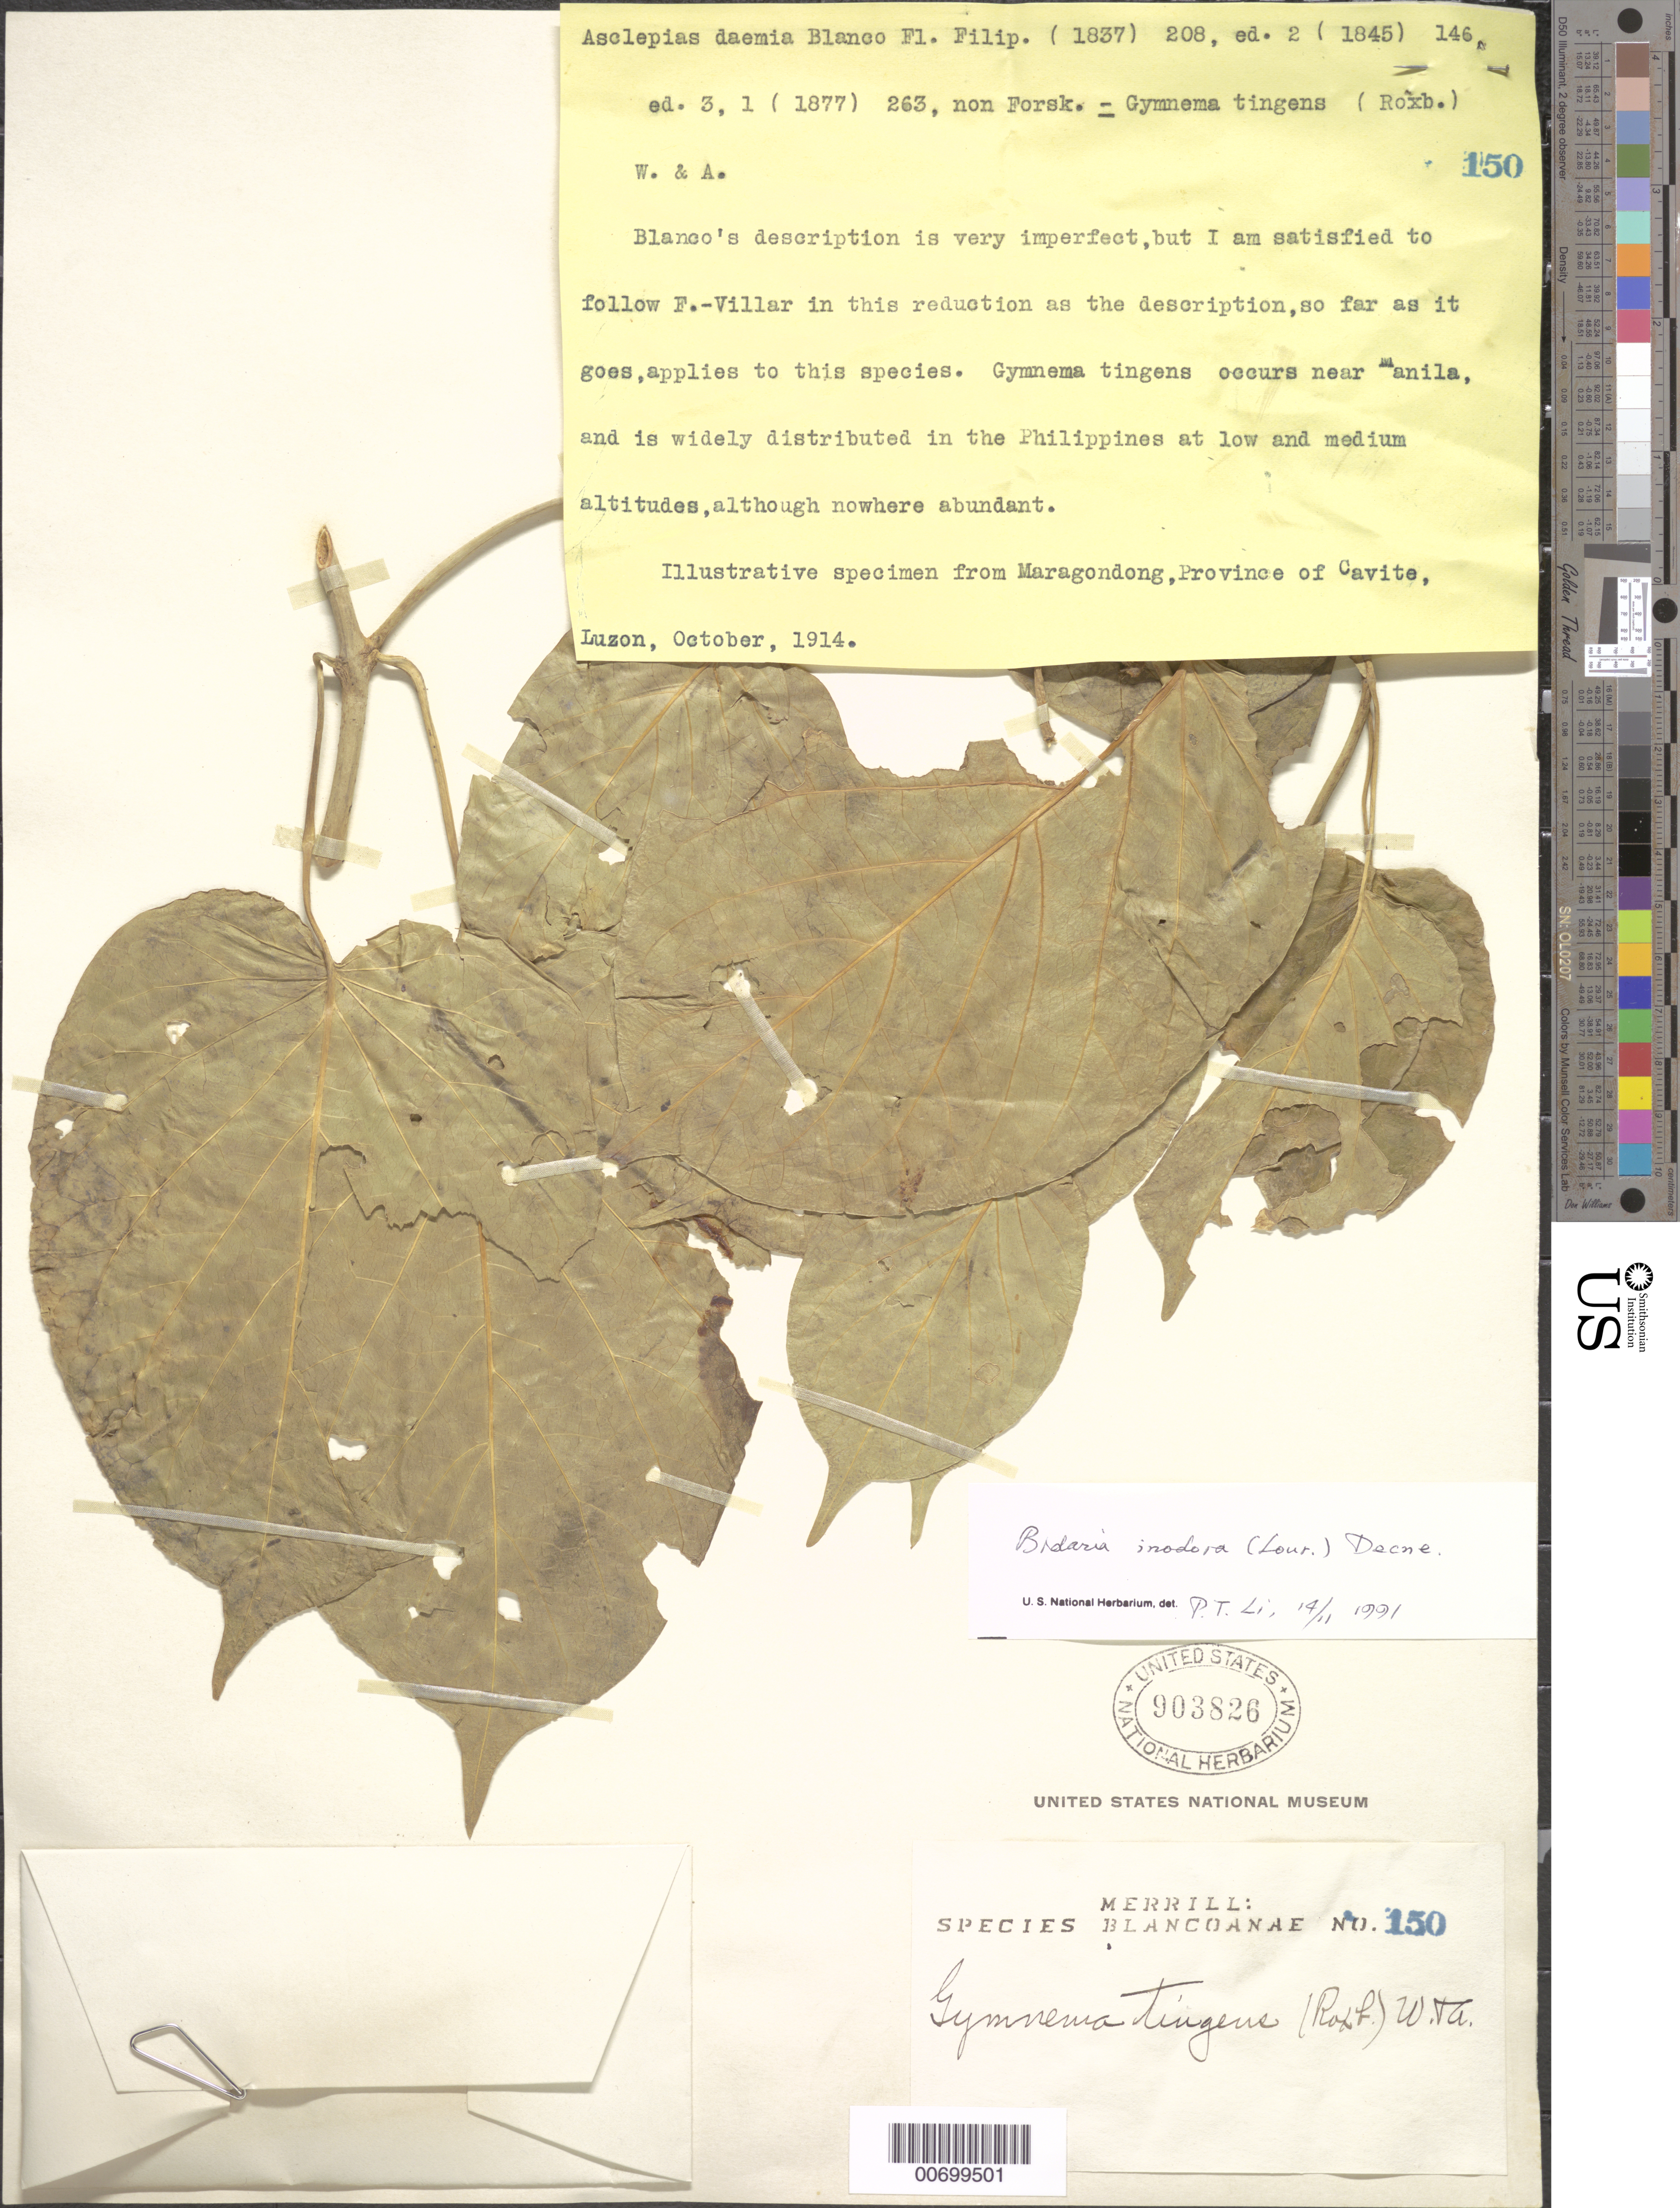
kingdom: Plantae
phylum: Tracheophyta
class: Magnoliopsida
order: Asterales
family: Asteraceae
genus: Chrysanthemum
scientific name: Chrysanthemum indicum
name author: L.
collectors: M. Ramos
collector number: Sp. Blancoan. 0307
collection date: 1914-12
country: Philippines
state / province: Bicol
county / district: Camarines Norte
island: Luzon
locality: Mt. Isarog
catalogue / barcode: US 903984